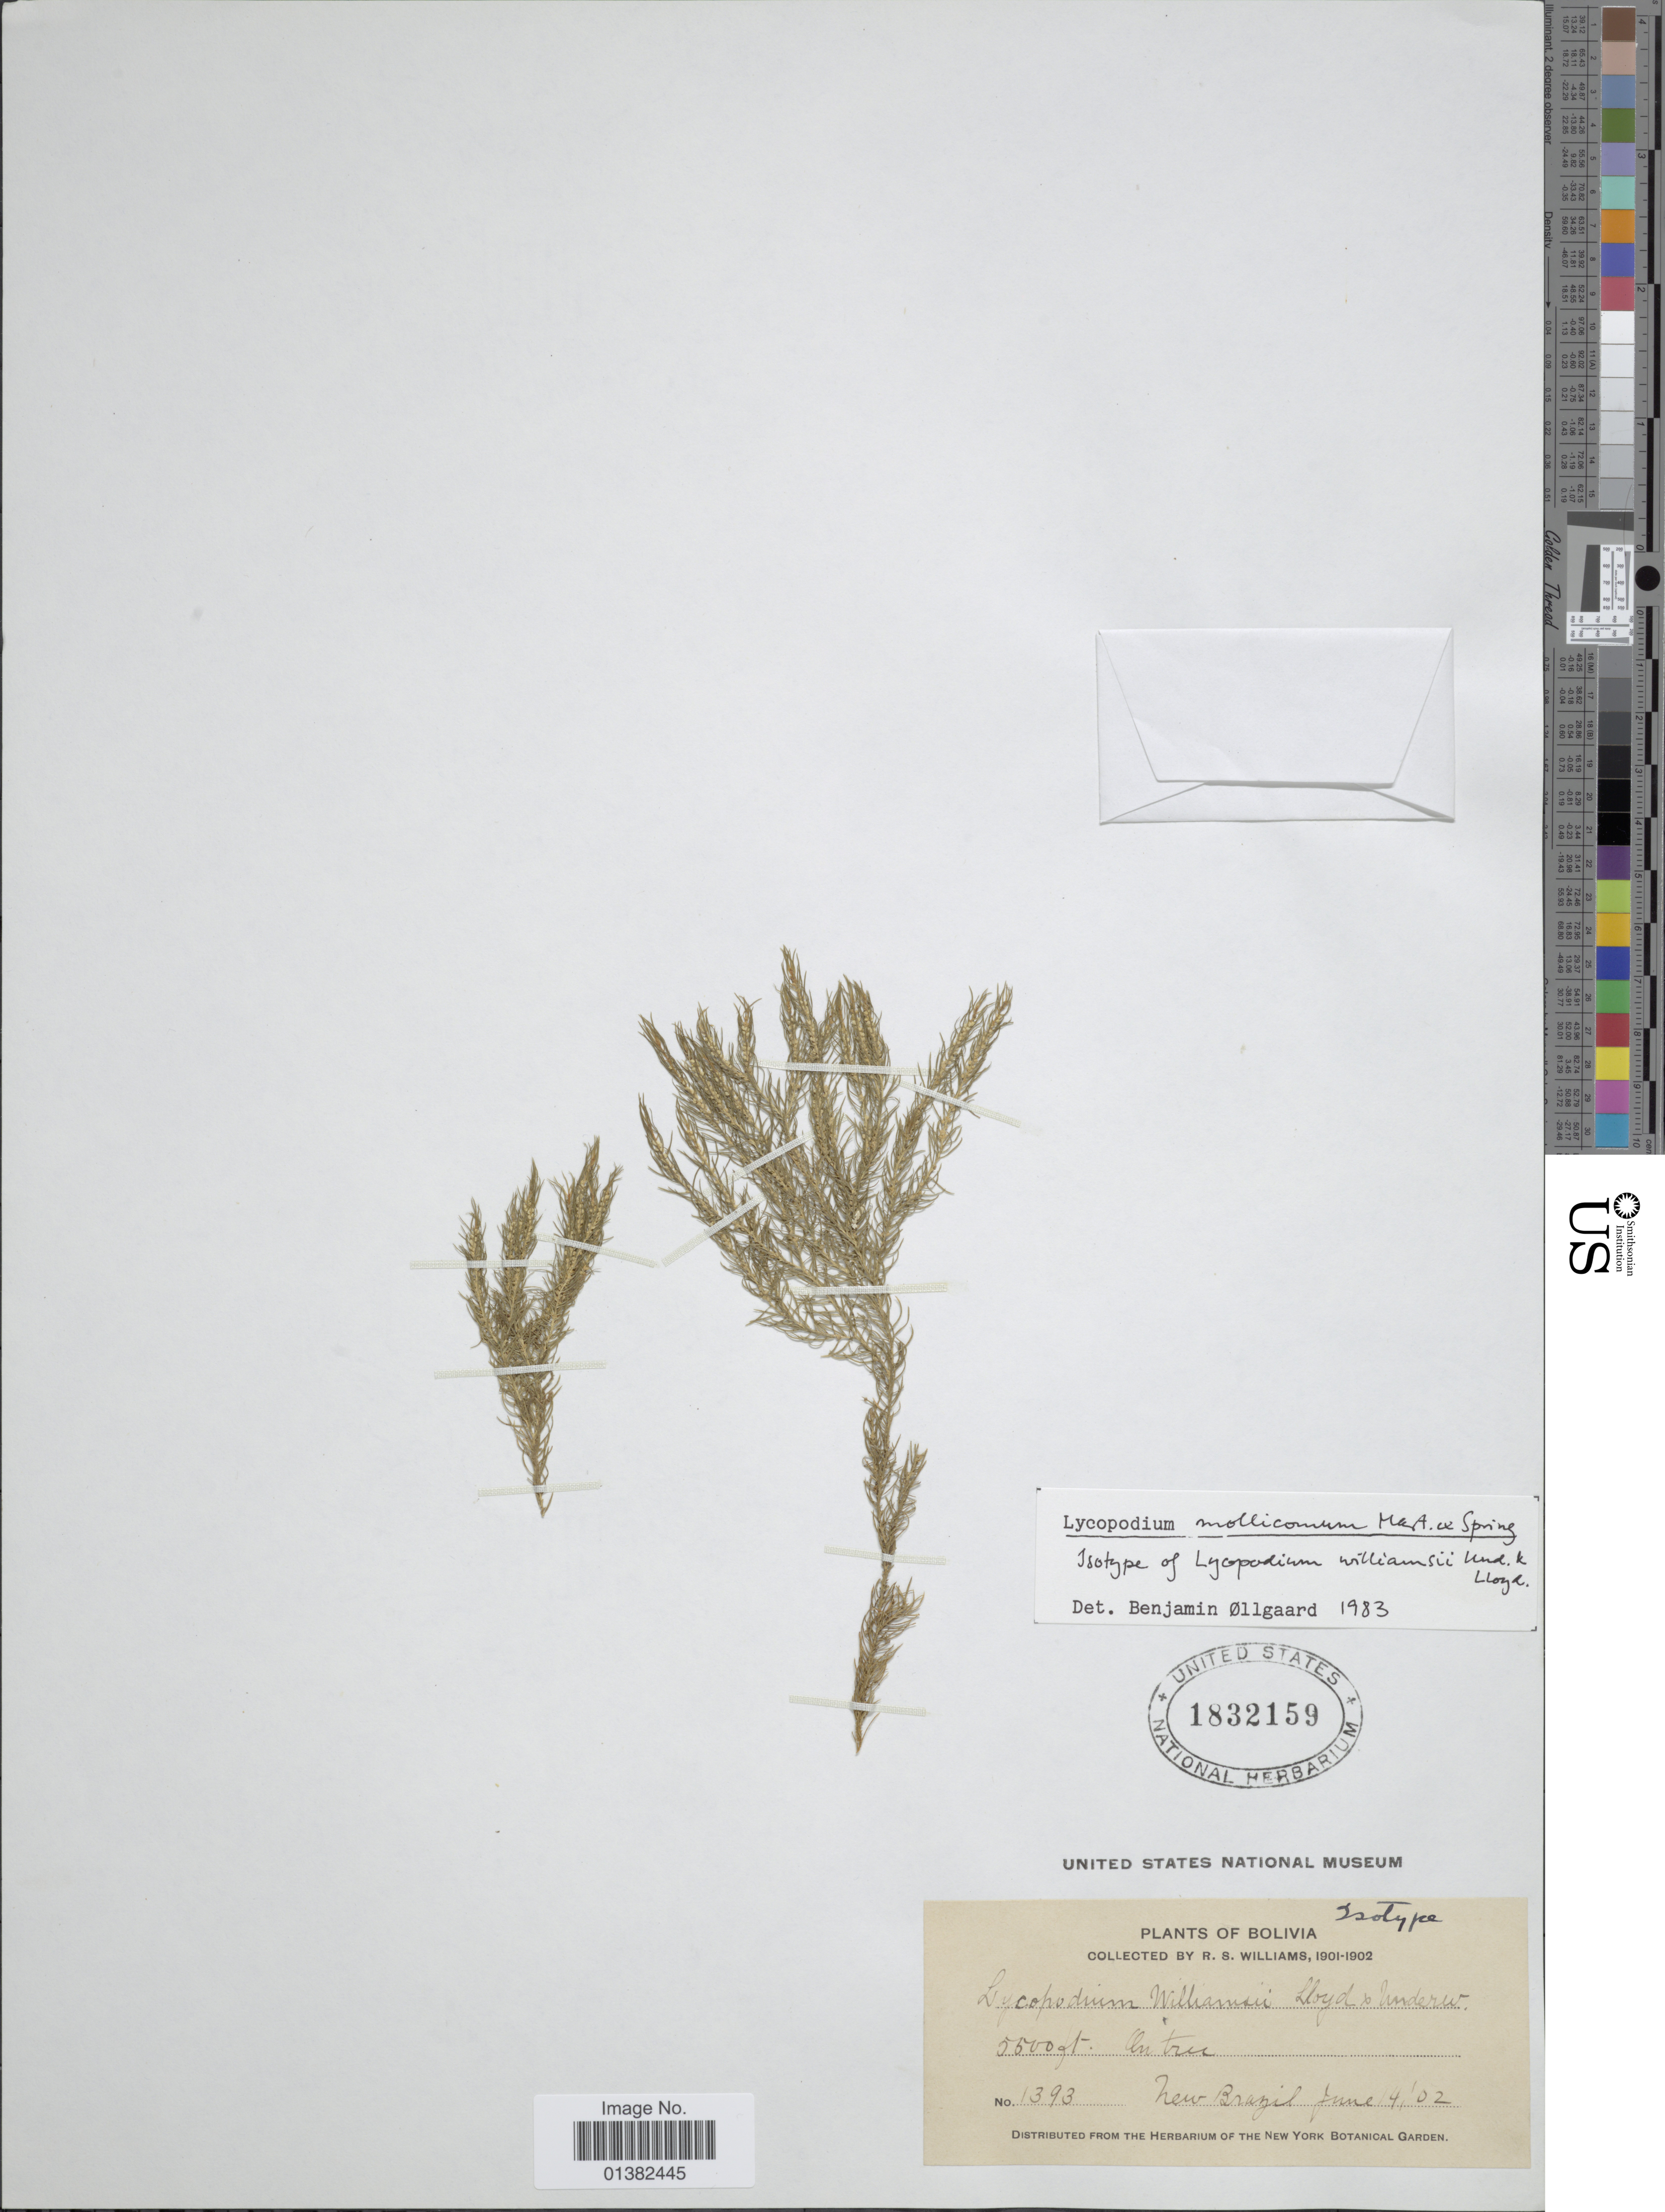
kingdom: Plantae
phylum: Tracheophyta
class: Lycopodiopsida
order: Lycopodiales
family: Lycopodiaceae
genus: Phlegmariurus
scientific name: Phlegmariurus mollicomus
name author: (Spring) B. Øllg.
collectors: R. S. Williams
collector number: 1393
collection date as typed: June 14, '02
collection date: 1902-06-14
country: Bolivia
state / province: La Paz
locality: Nuevo Brasil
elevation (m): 1676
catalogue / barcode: US 1832159